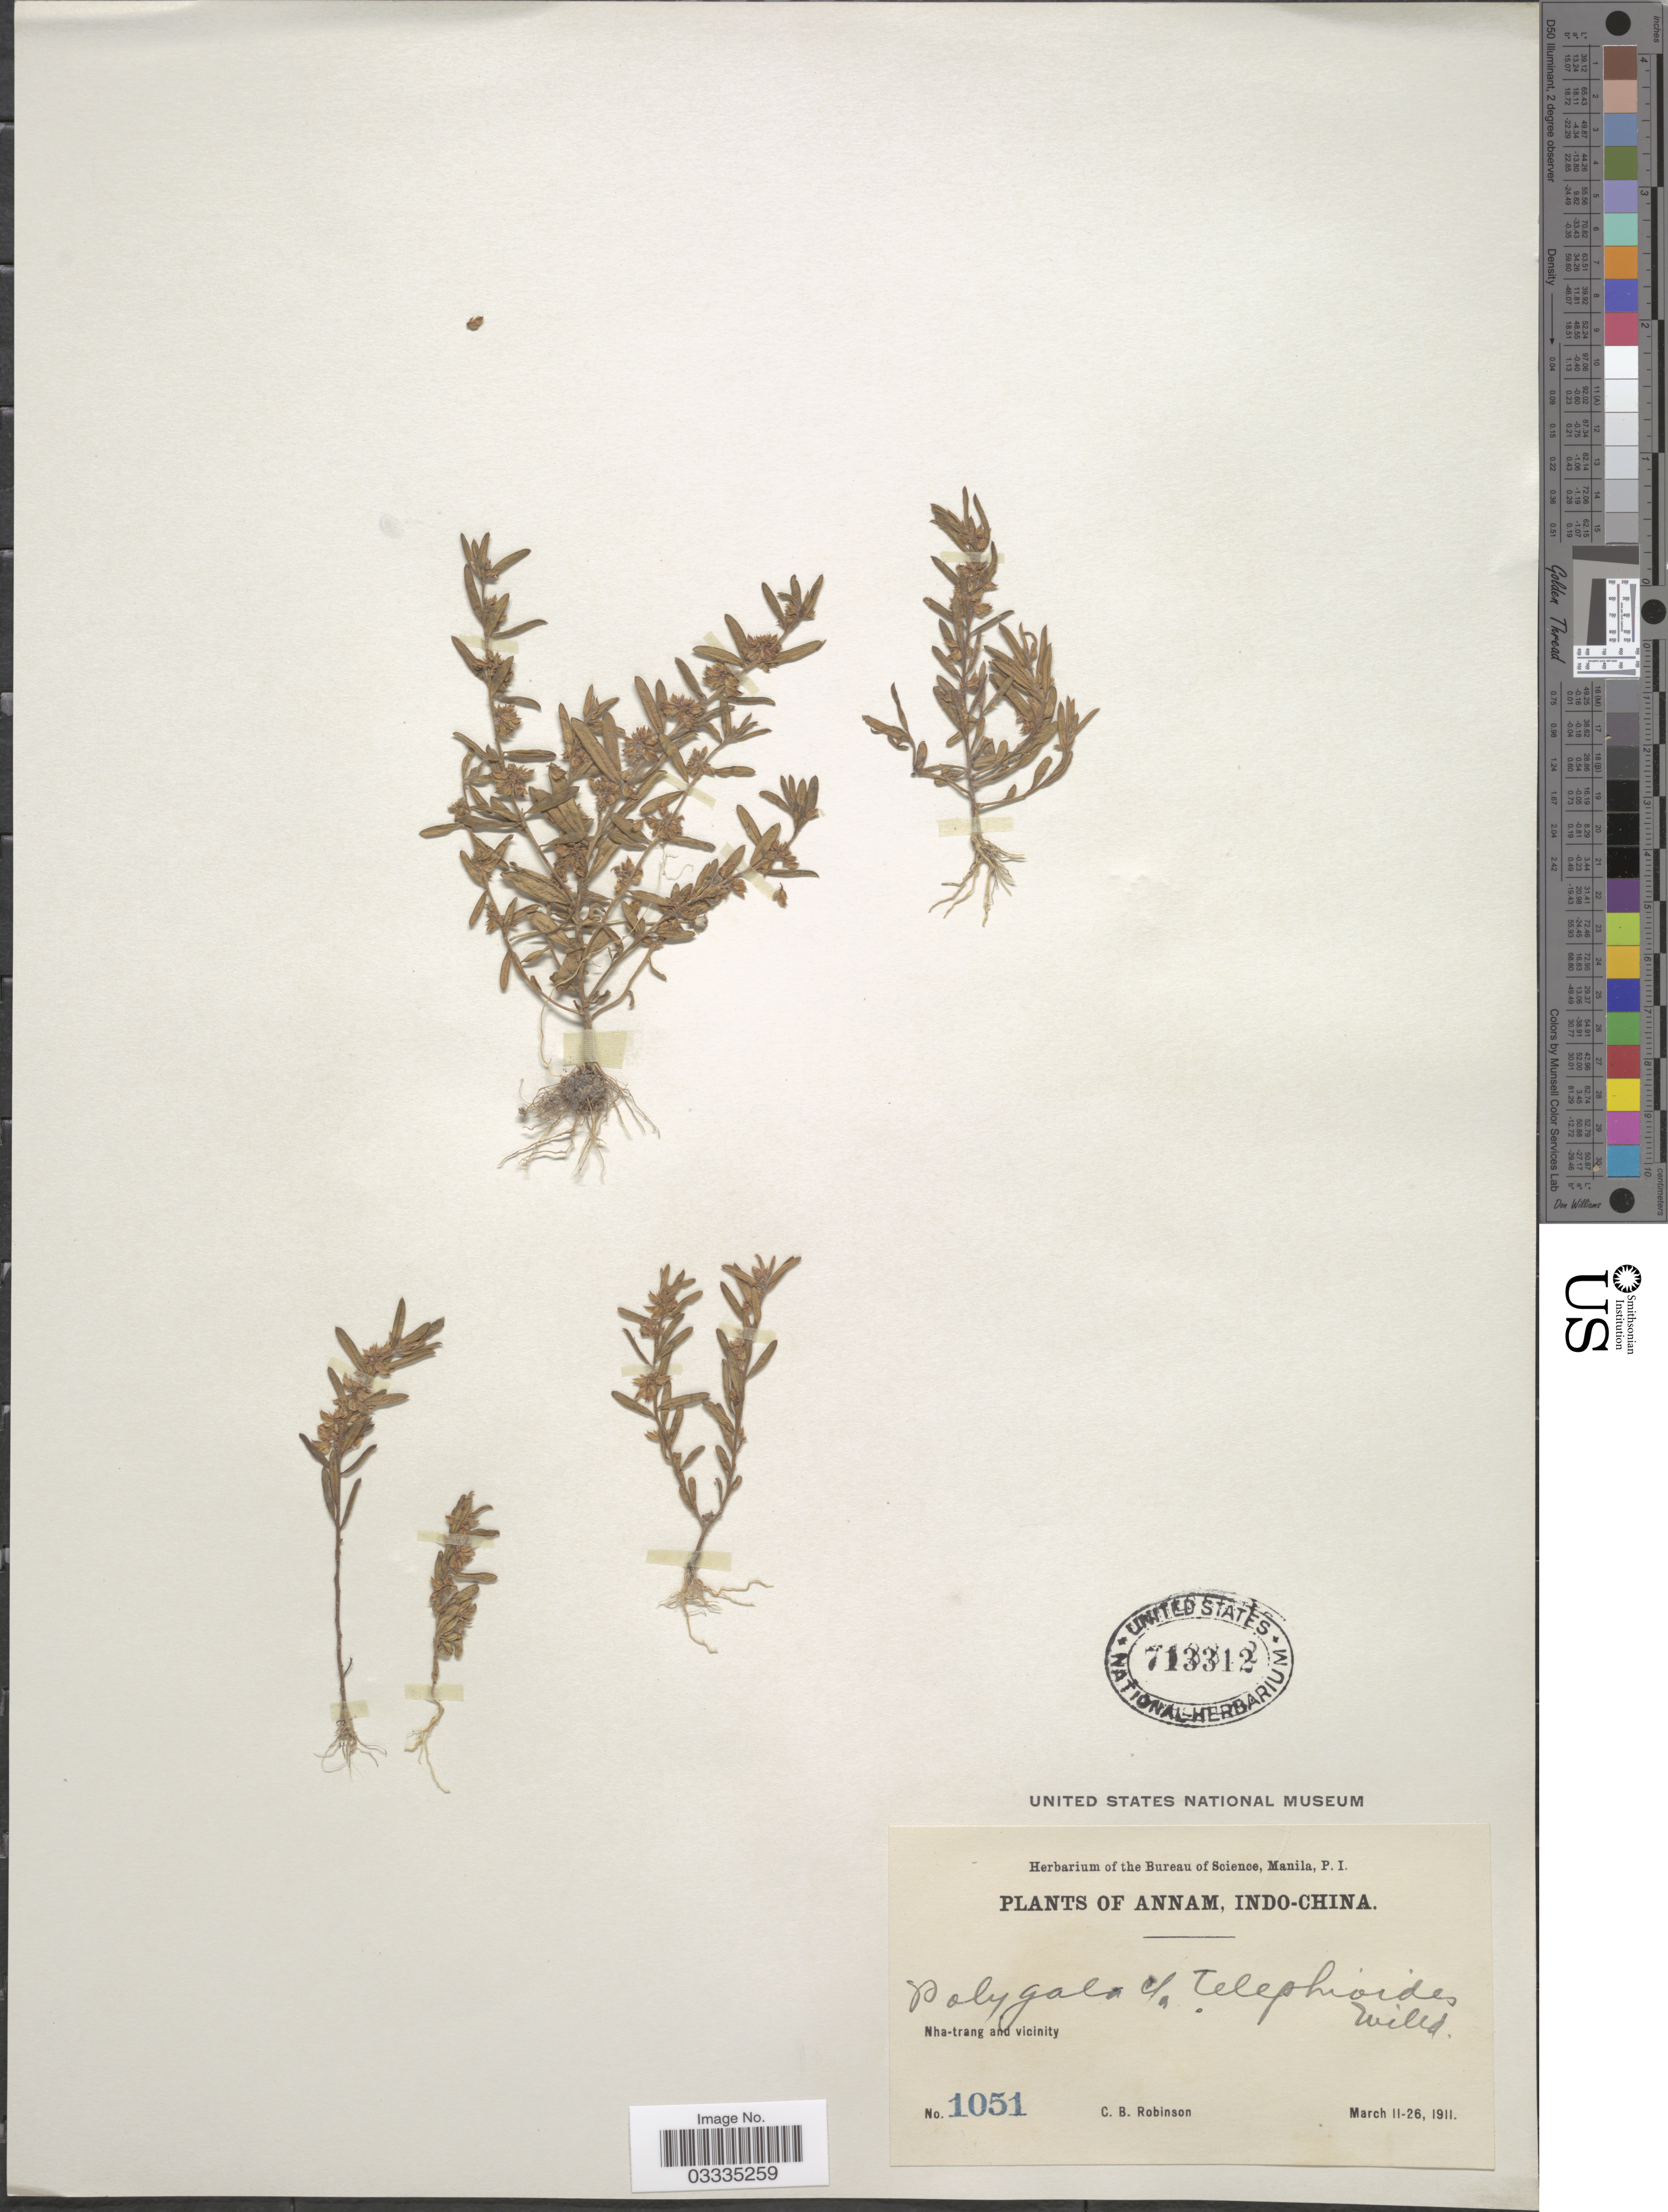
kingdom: Plantae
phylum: Tracheophyta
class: Magnoliopsida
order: Fabales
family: Polygalaceae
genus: Polygala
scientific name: Polygala telephioides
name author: Willd.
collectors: C. Robinson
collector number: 1051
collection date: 1911-03-02/1911-03-26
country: Vietnam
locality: Annam, Indo-China. Nha-trang and vicinity.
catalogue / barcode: US 713312